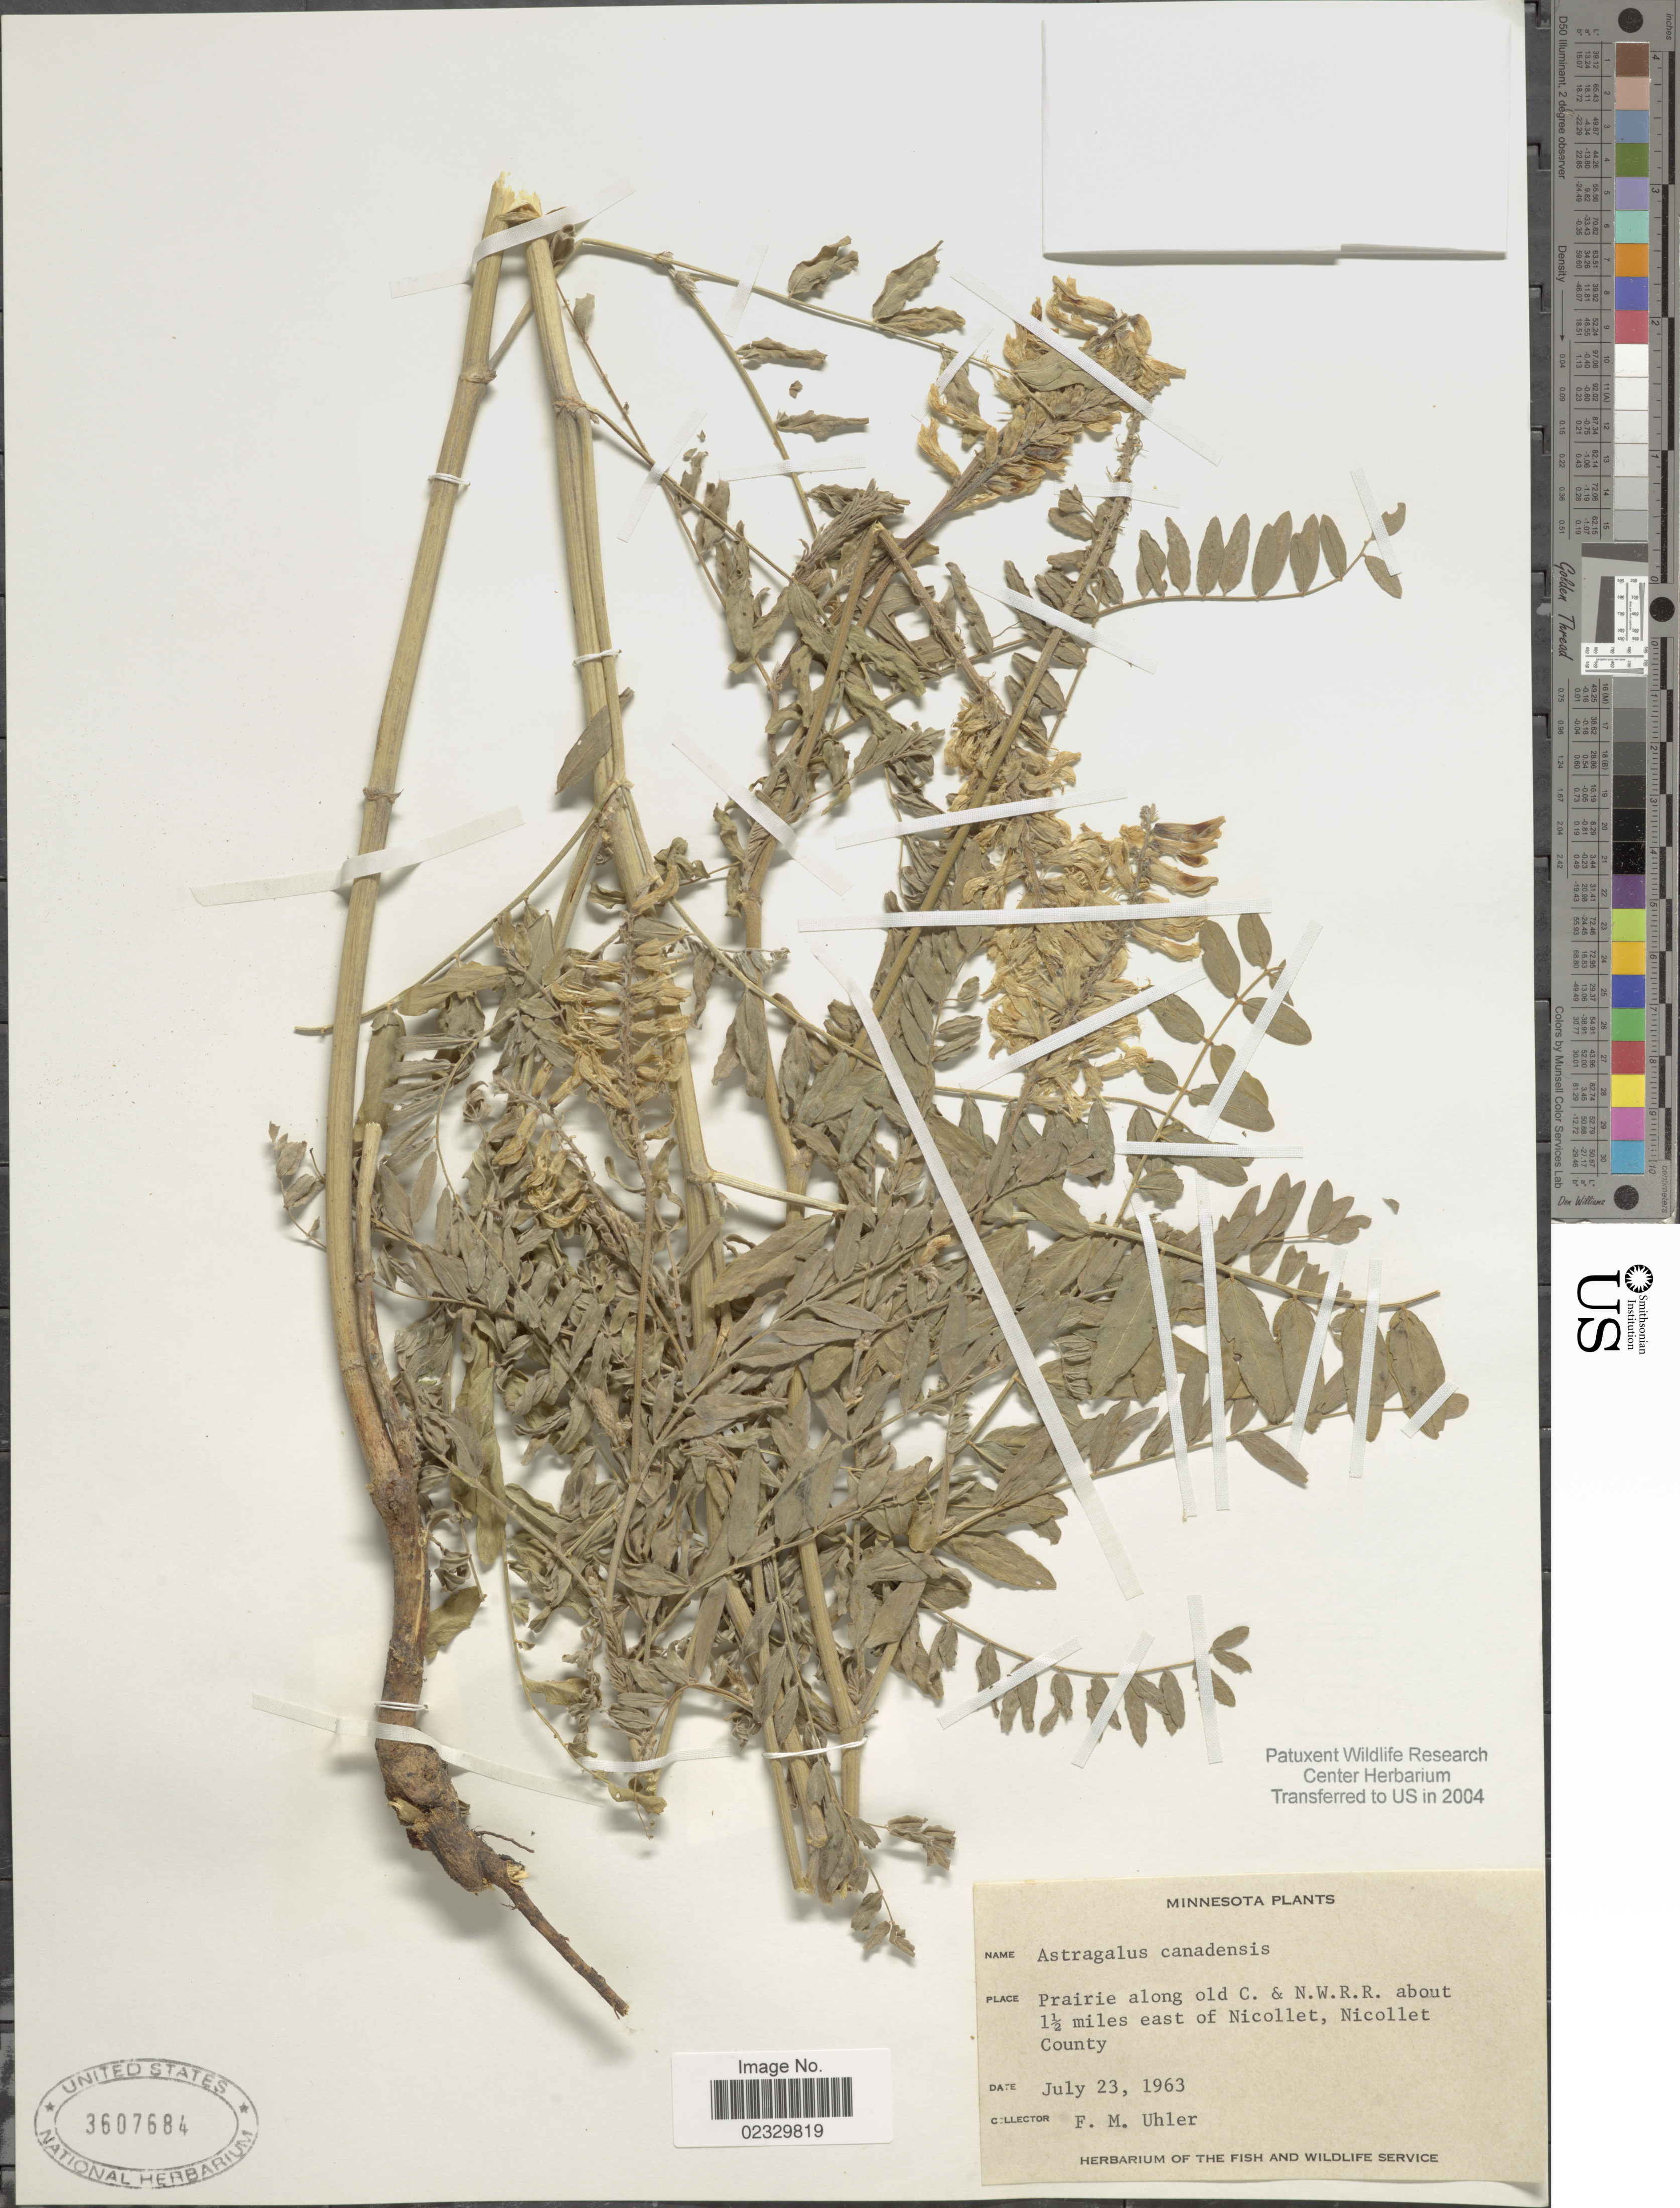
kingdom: Plantae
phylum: Tracheophyta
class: Magnoliopsida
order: Fabales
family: Fabaceae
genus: Astragalus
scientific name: Astragalus canadensis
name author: L.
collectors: F. M. Uhler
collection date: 1963-07-23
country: United States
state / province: Minnesota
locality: Prairie along old C. & N.W.R.R. about 1½ miles east of Nicollet, Nicollet County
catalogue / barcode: US 3607684